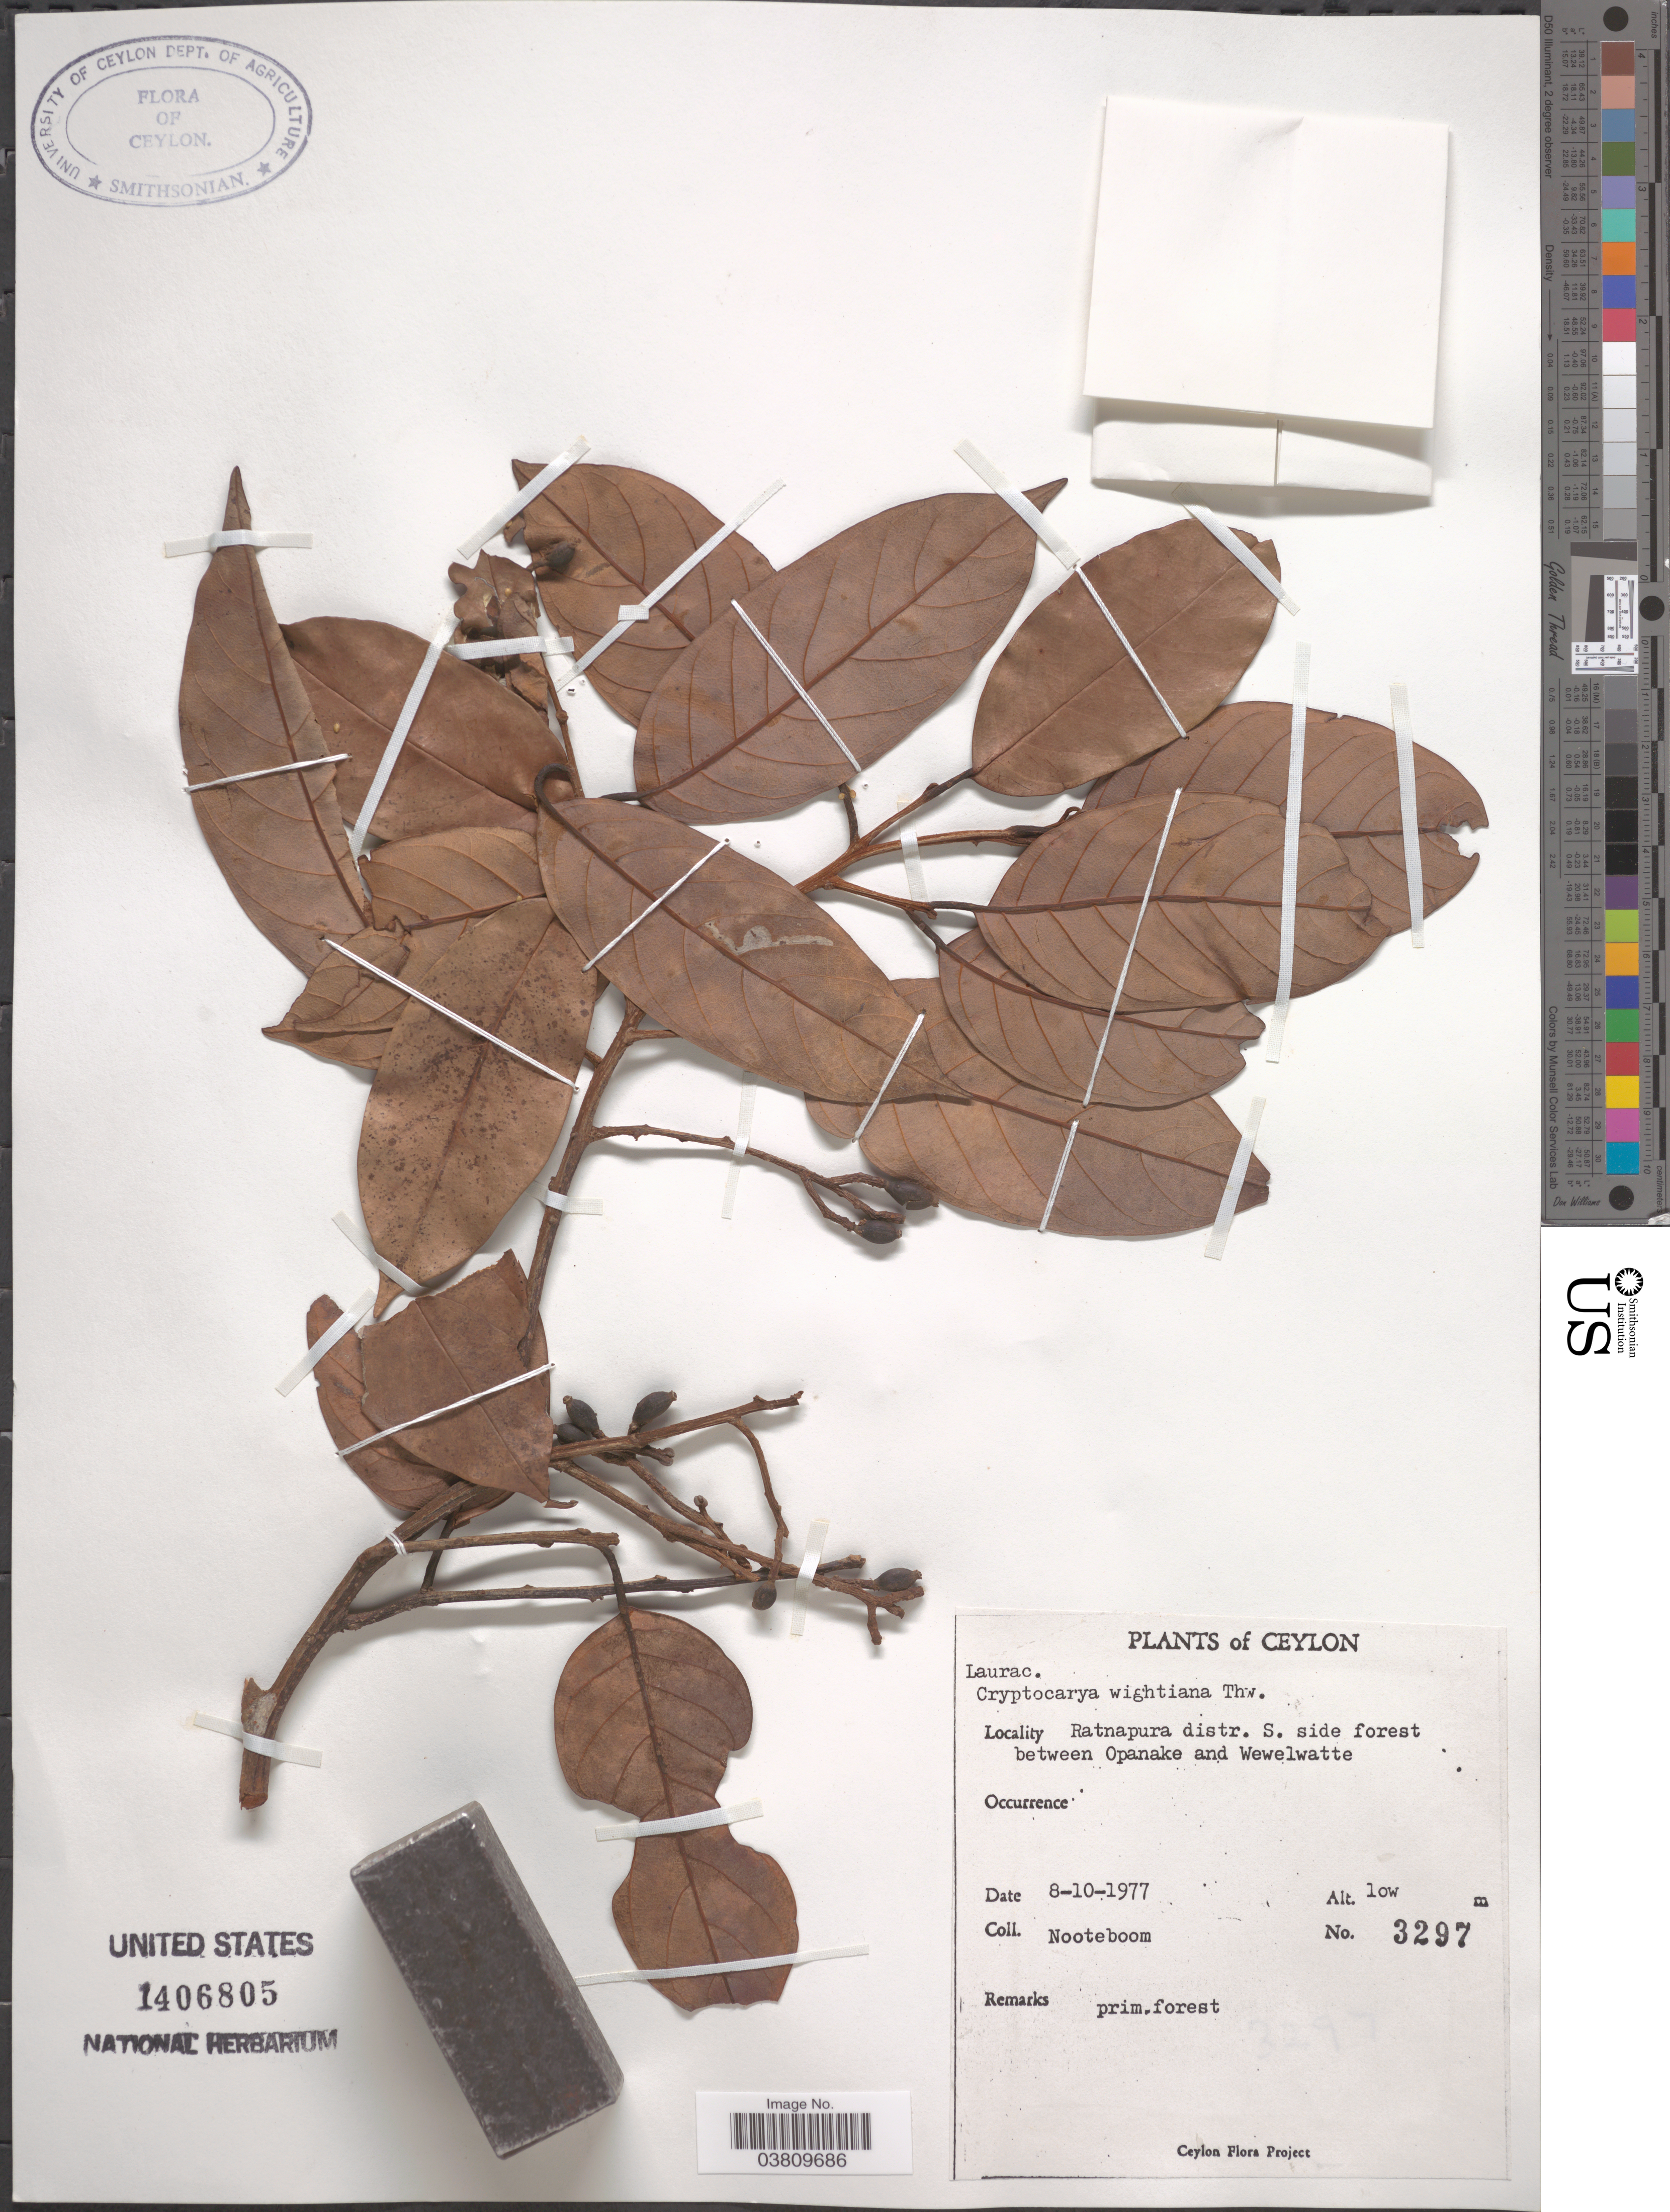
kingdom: Plantae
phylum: Tracheophyta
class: Magnoliopsida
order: Laurales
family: Lauraceae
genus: Cryptocarya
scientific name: Cryptocarya wightiana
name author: Thwaites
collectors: Nooteboom, --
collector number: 3297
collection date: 1977-10-08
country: Sri Lanka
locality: Ceylon. Ratnapura distr. S. side forest between Opanake and Wewelwatte.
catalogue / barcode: US 1406805